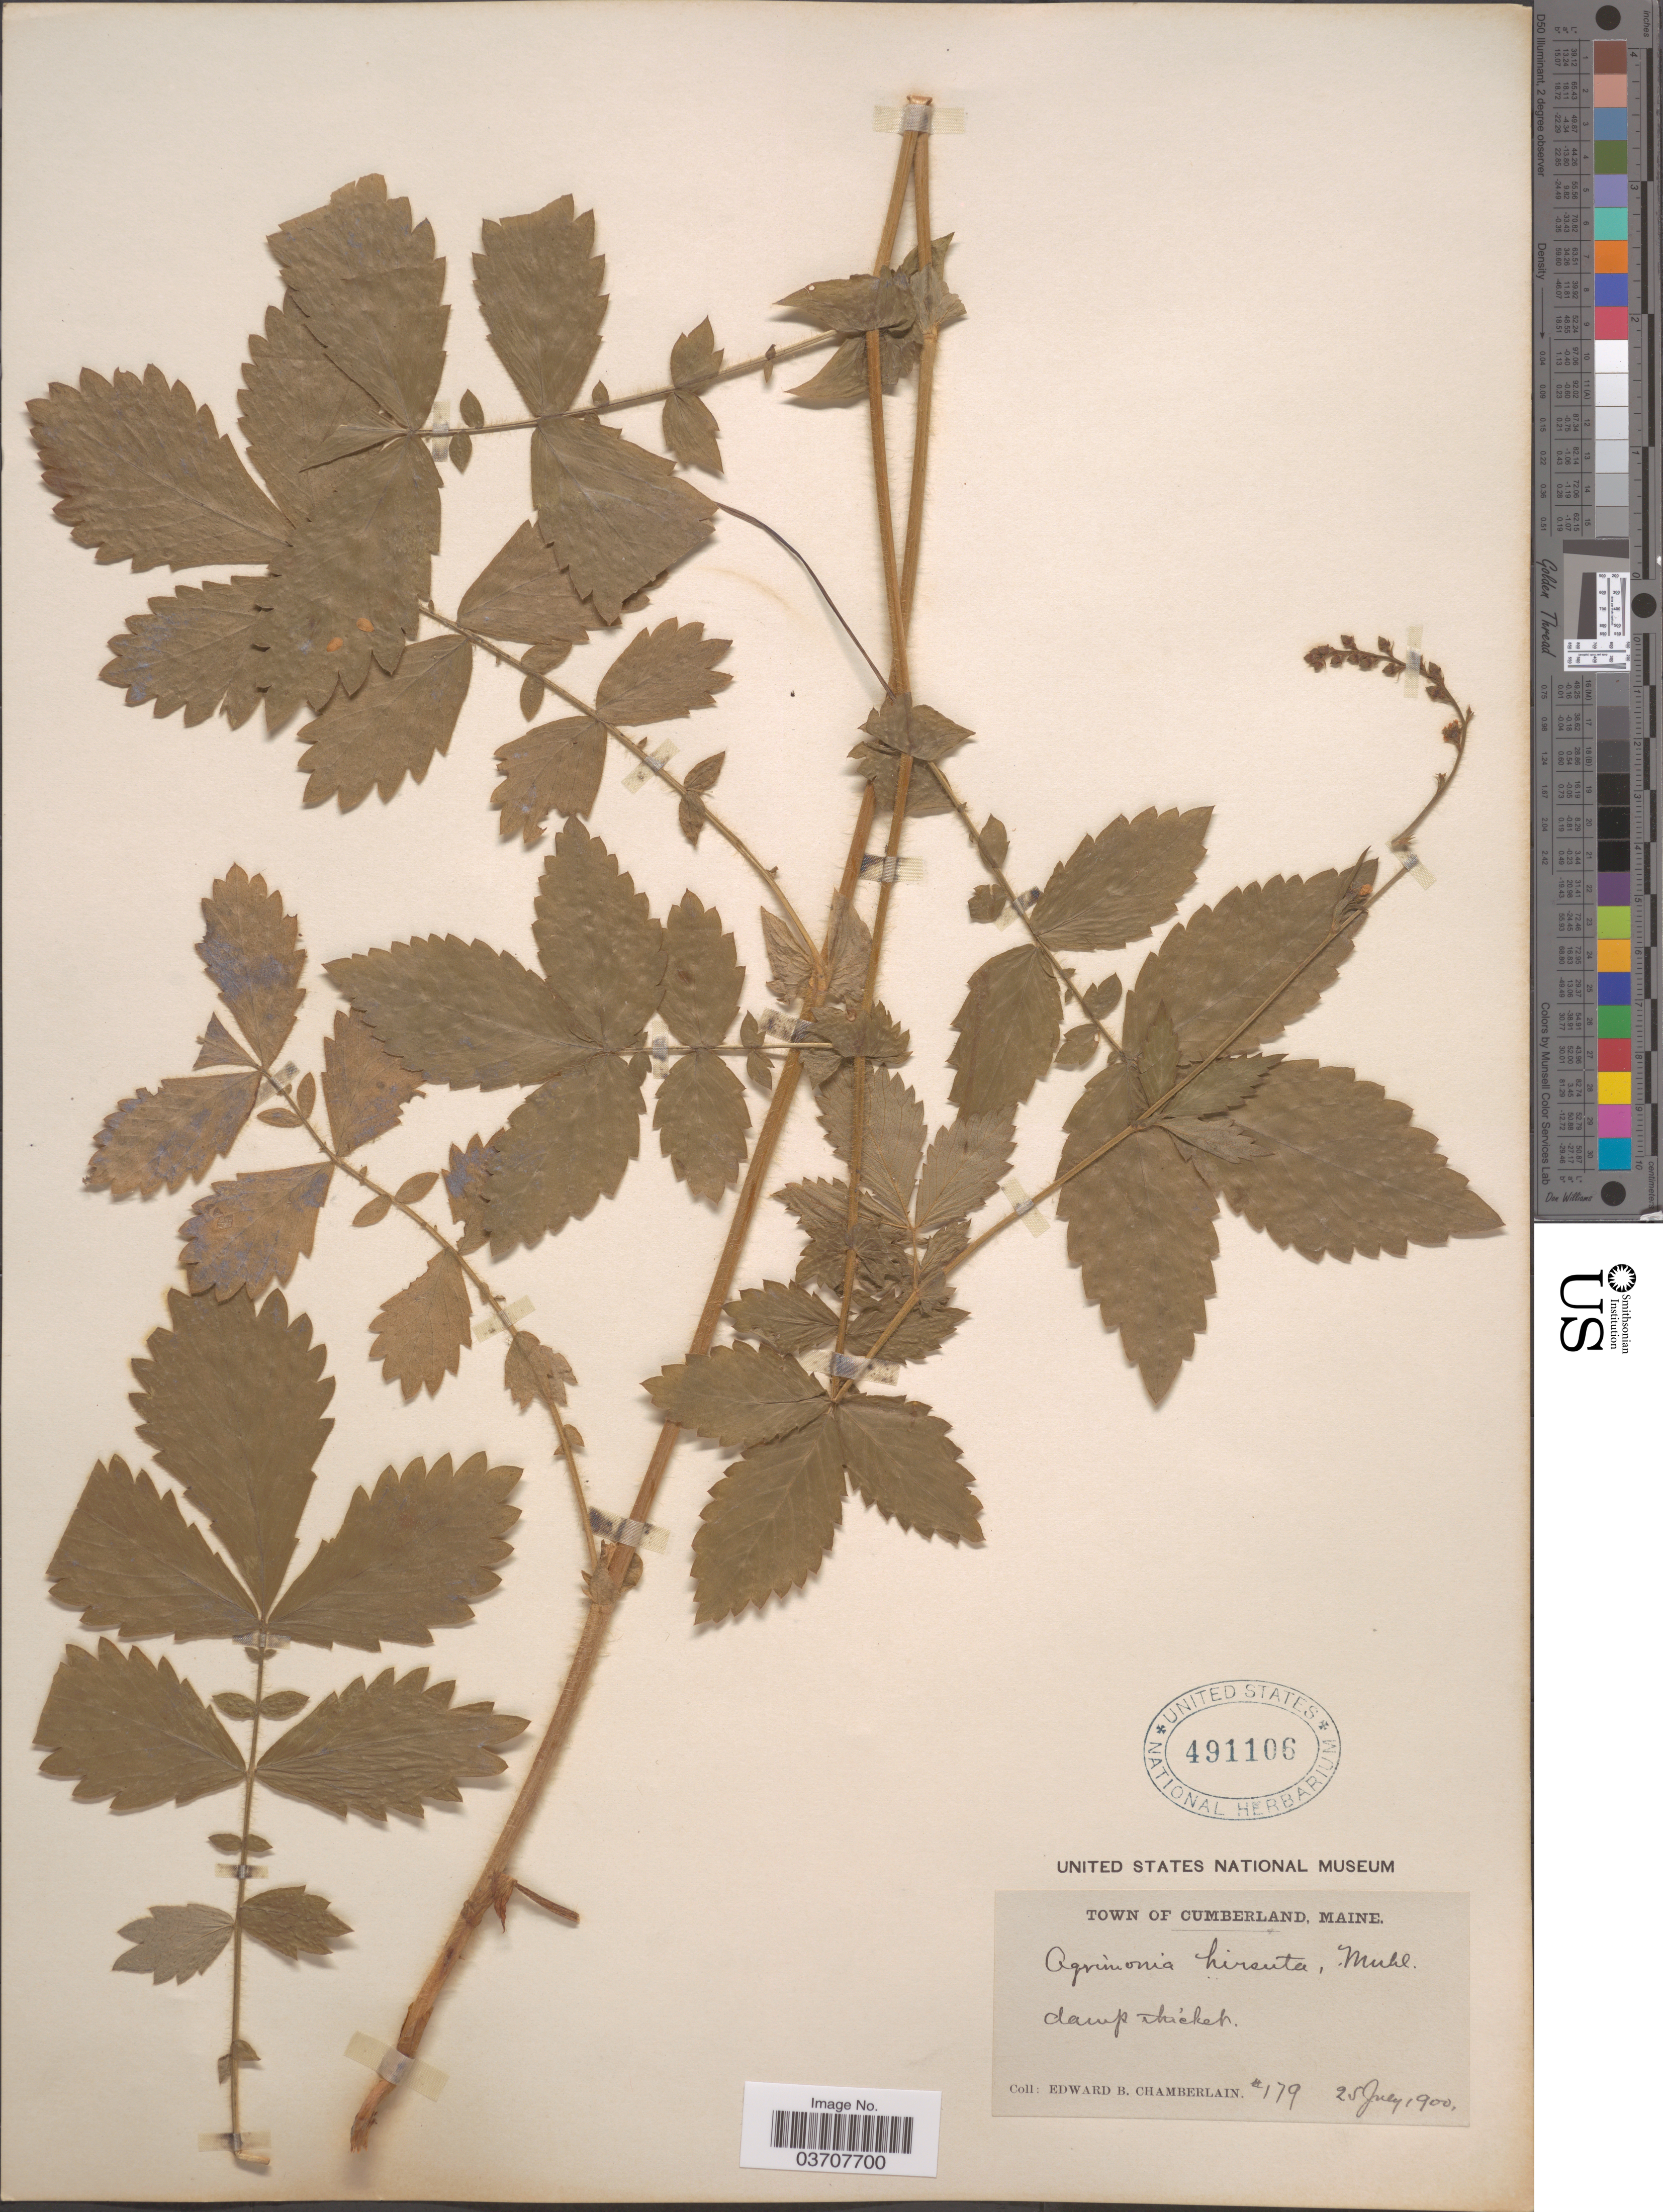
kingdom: Plantae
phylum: Tracheophyta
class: Magnoliopsida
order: Rosales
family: Rosaceae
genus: Agrimonia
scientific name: Agrimonia gryposepala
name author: Wallr.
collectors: E. Chamberlain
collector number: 179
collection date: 1900-07-25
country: United States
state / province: Maine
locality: Town of Cumberland. Damp thicket.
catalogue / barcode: US 491106